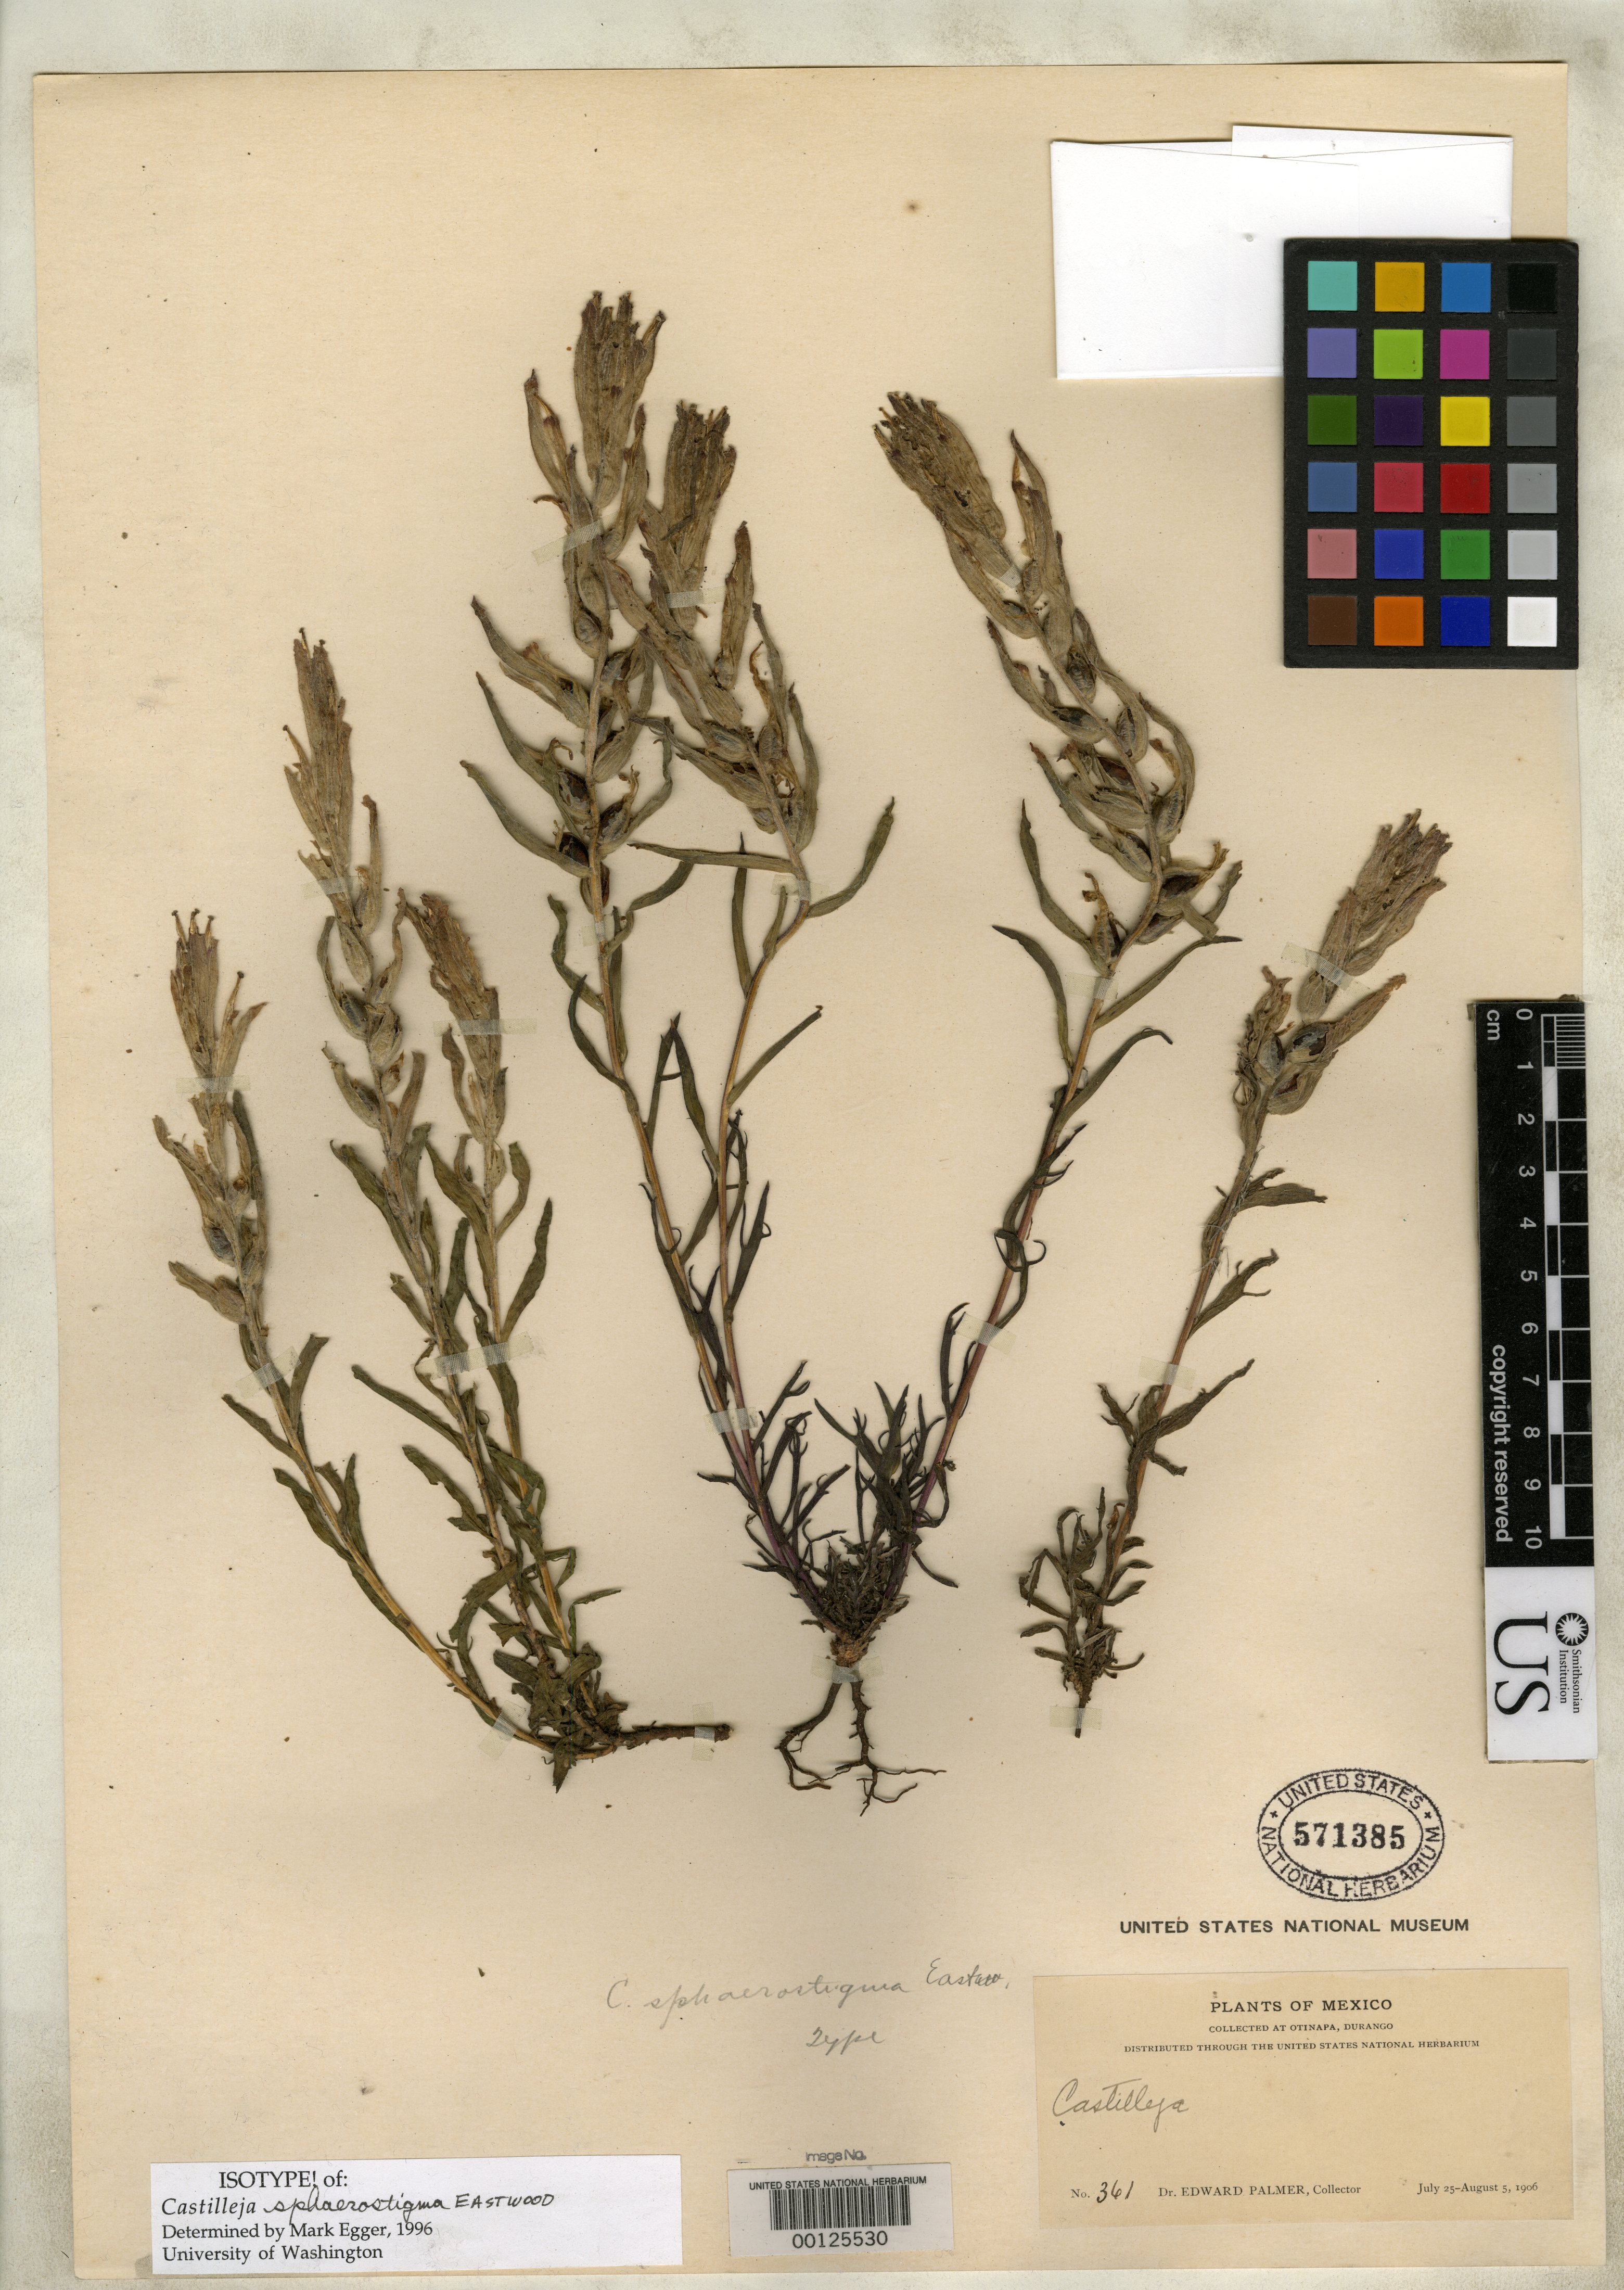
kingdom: Plantae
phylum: Tracheophyta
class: Magnoliopsida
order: Lamiales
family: Orobanchaceae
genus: Castilleja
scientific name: Castilleja sphaerostigma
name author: Eastw.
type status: Isotype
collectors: E. Palmer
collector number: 361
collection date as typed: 25 Jul 1906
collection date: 1906-07-25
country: Mexico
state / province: Durango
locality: Otinapa.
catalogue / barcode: US 571385